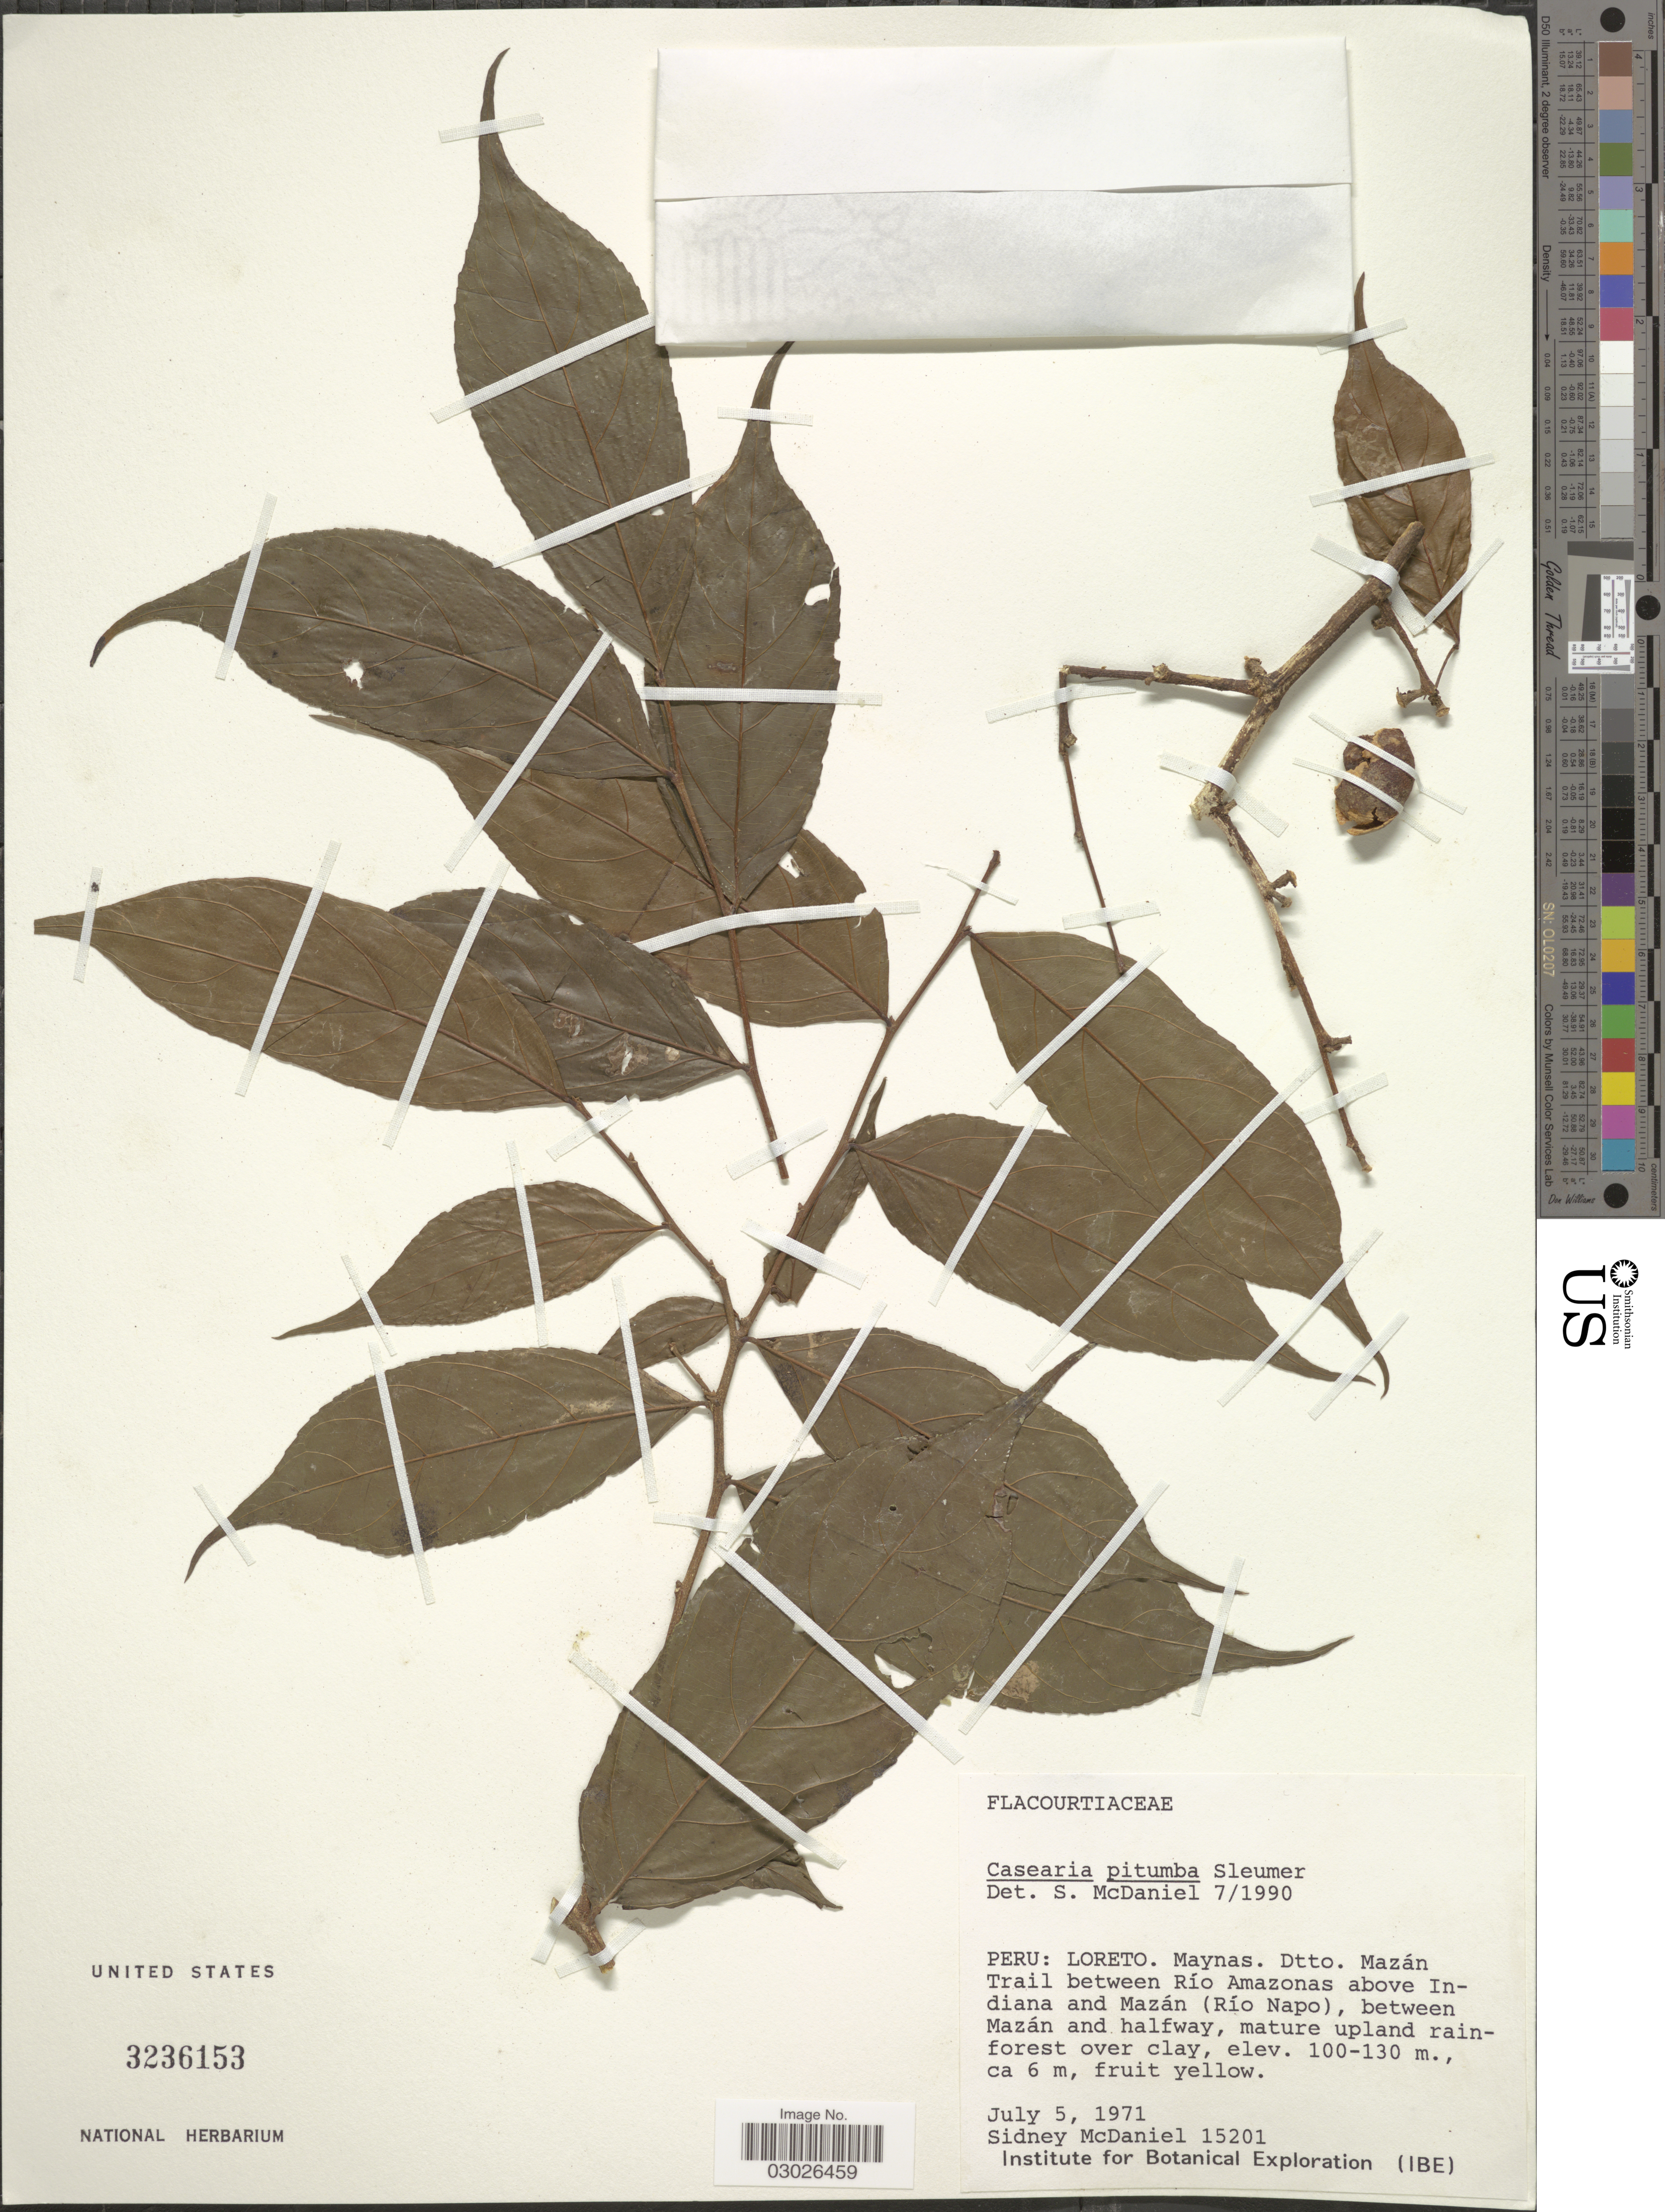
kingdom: Plantae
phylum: Tracheophyta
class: Magnoliopsida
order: Malpighiales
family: Salicaceae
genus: Casearia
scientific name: Casearia pitumba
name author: Sleumer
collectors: S. McDaniel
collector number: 15201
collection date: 1971-07-05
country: Peru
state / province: Loreto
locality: Maynas, Dtto. Mazán Trail between Río Amazonas above Indiana and Mazán (Río Napo), between Mazán and halfway.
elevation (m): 100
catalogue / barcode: US 3236153